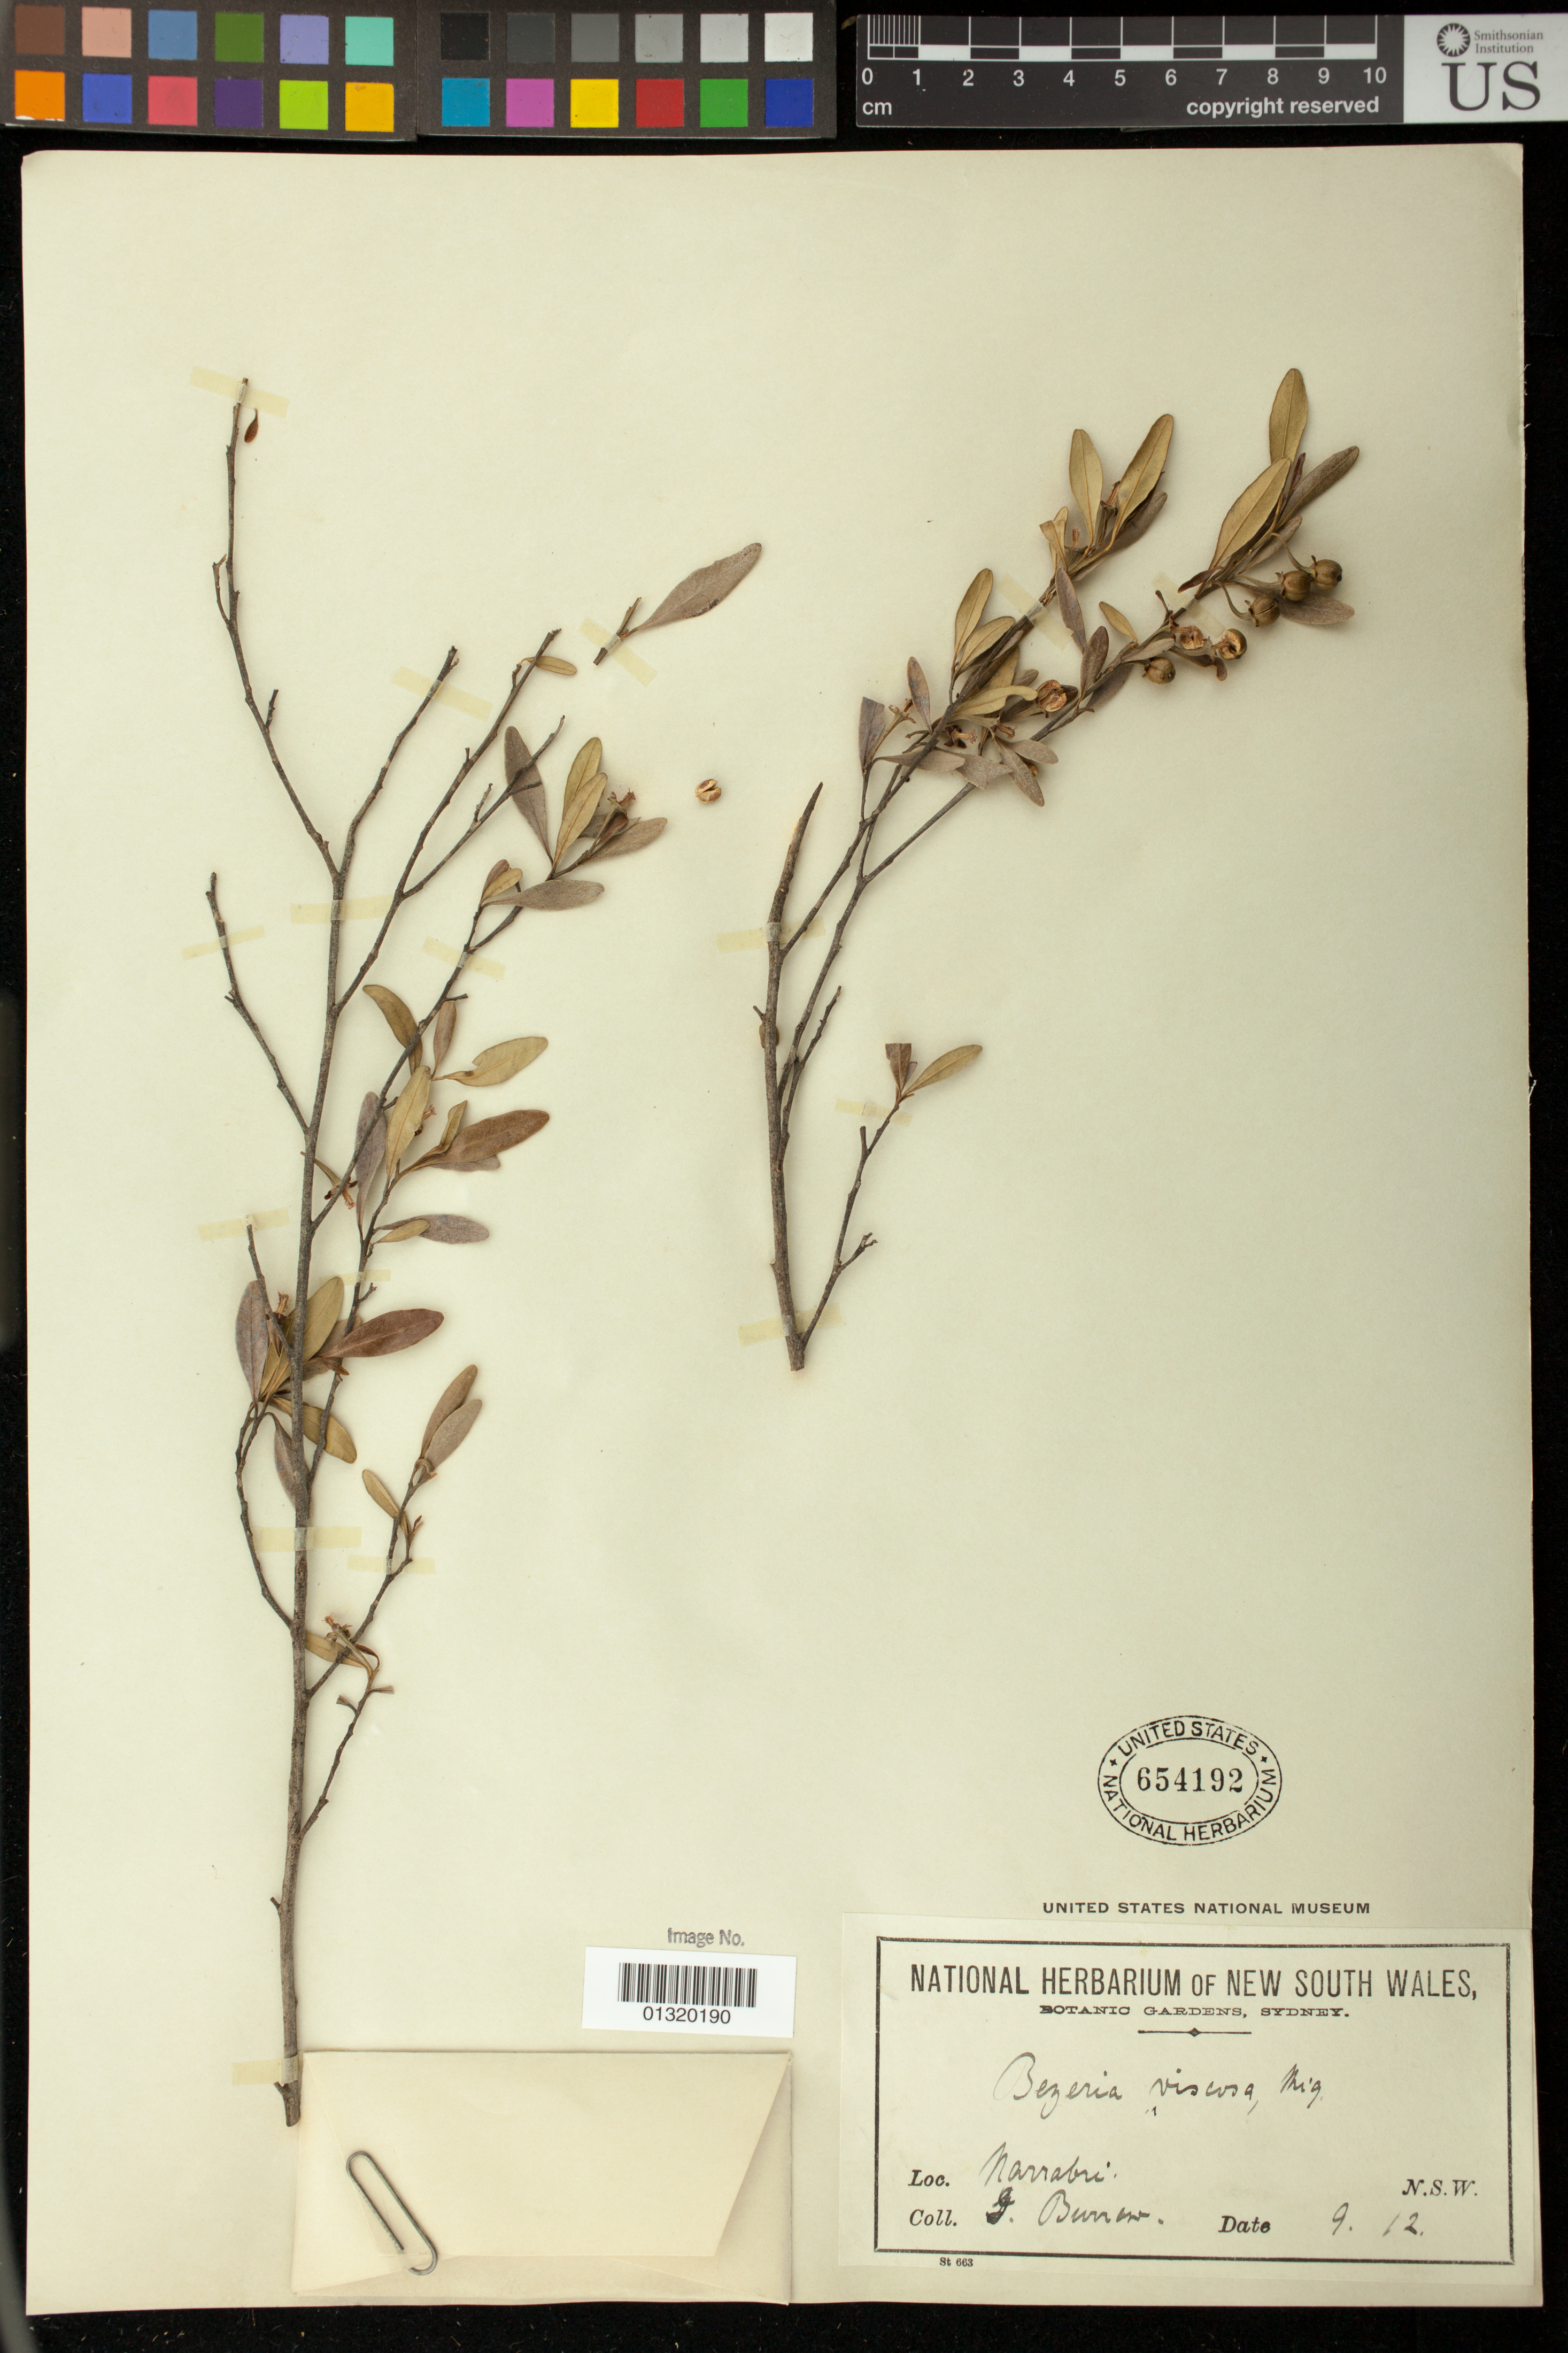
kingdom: Plantae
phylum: Tracheophyta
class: Magnoliopsida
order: Malpighiales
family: Euphorbiaceae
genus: Beyeria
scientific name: Beyeria opaca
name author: F. Muell.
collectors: G. Burrow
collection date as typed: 09-12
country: Australia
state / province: New South Wales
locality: Narrabri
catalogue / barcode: US 654192